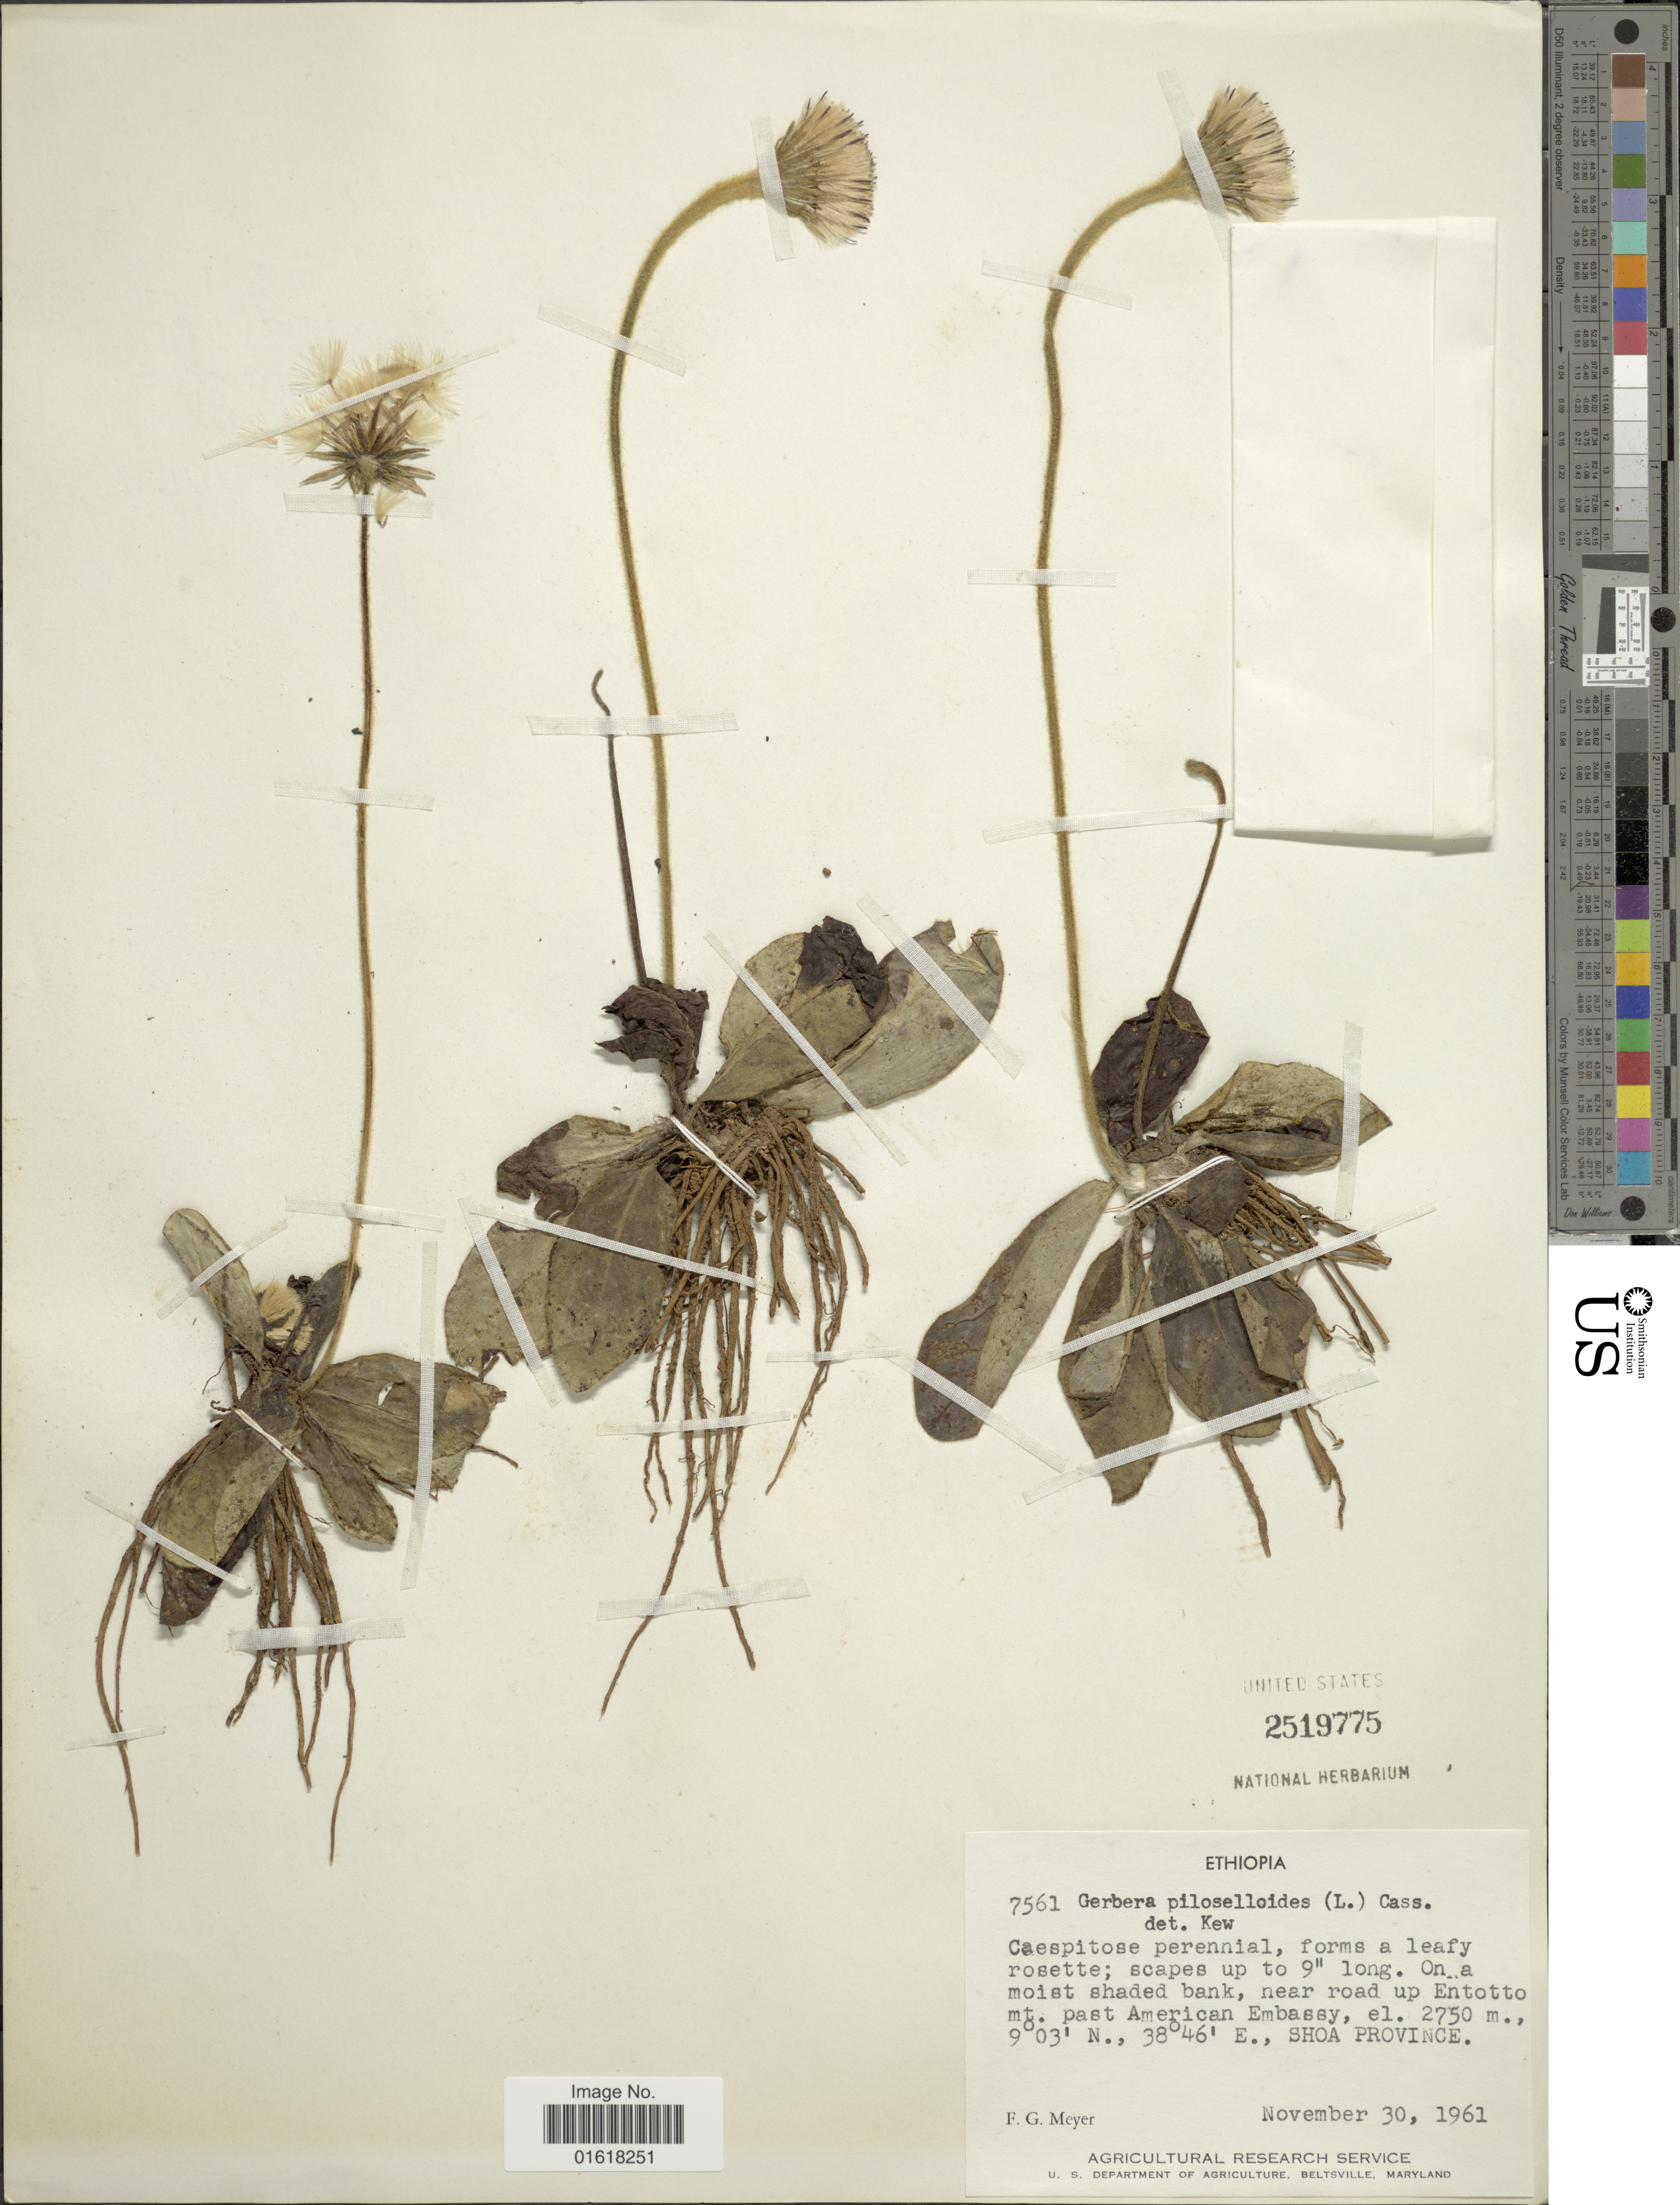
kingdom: Plantae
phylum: Tracheophyta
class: Magnoliopsida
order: Asterales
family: Asteraceae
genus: Piloselloides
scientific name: Piloselloides hirsuta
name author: (Forssk.) C. Jeffrey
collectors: F. G. Meyer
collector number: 7561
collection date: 1961-11-30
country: Ethiopia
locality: Near road up Entotto mt. past American Embassy. Shoa Province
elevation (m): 2750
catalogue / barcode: US 2519775